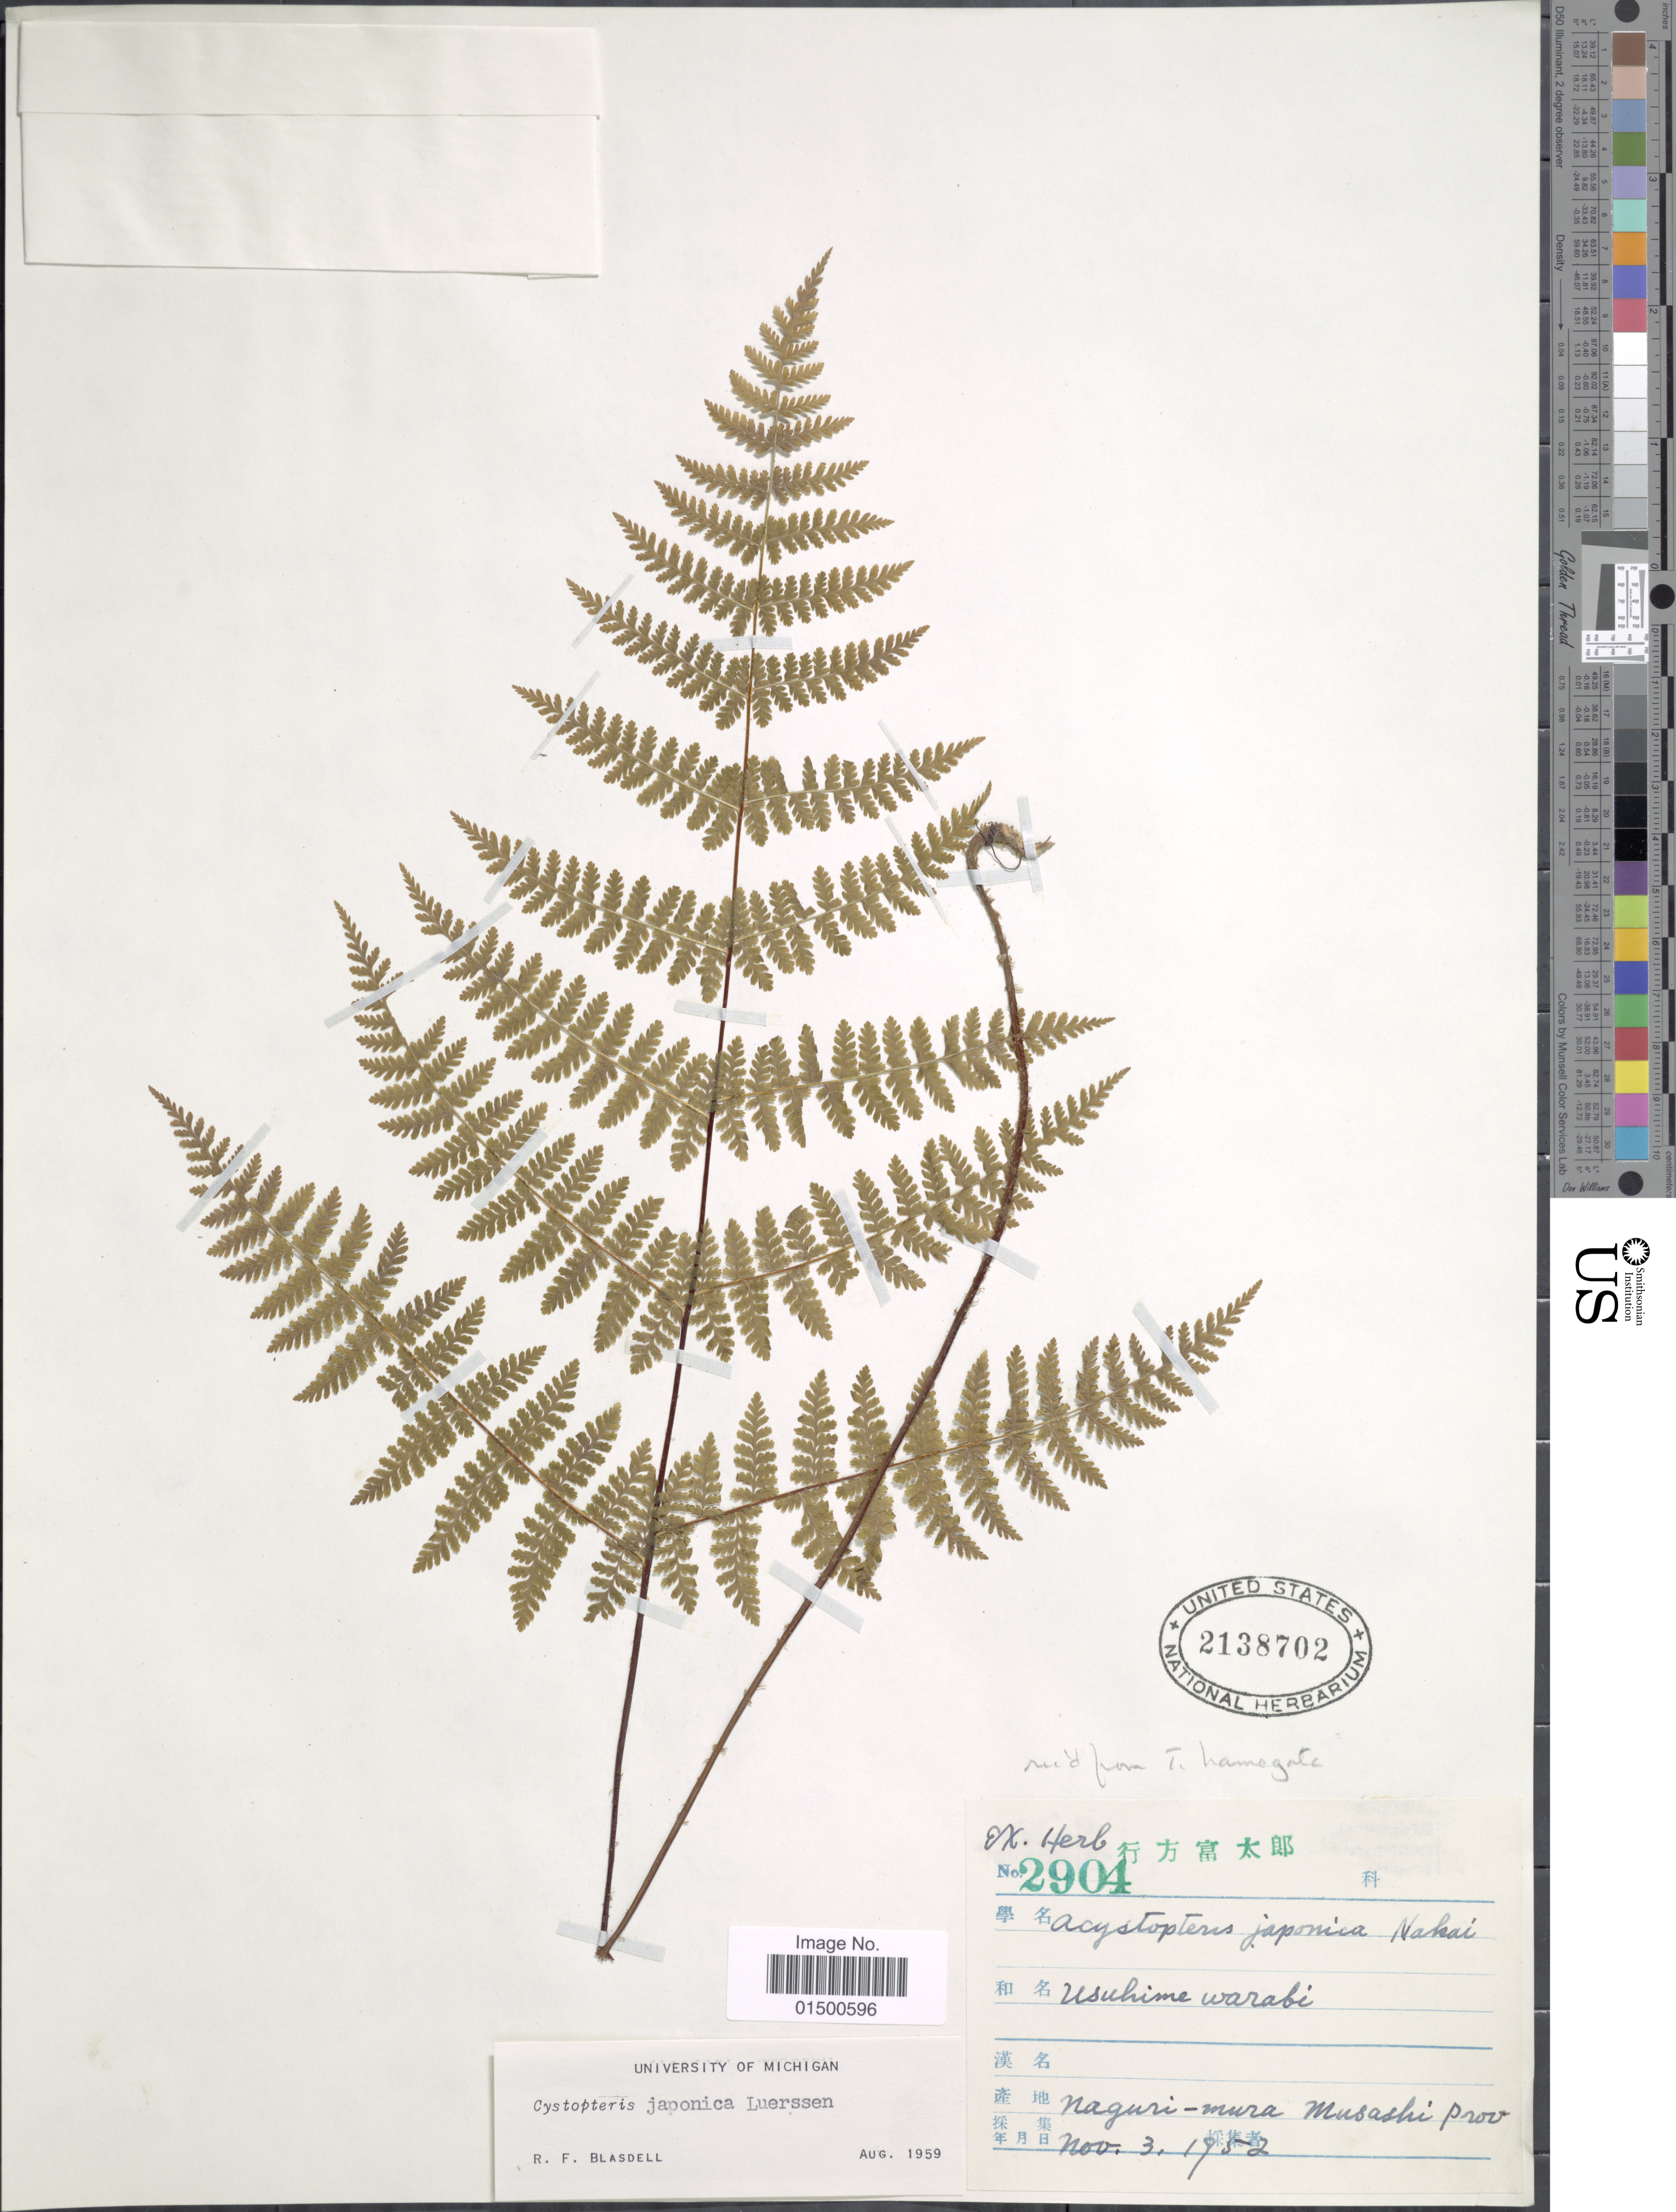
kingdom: Plantae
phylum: Tracheophyta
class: Polypodiopsida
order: Polypodiales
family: Cystopteridaceae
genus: Acystopteris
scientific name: Acystopteris japonica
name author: (Luerss.) K.M. Nakai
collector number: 2904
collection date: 1952-11-03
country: Japan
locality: Naguri-mura, Musashi prov.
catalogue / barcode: US 2138702